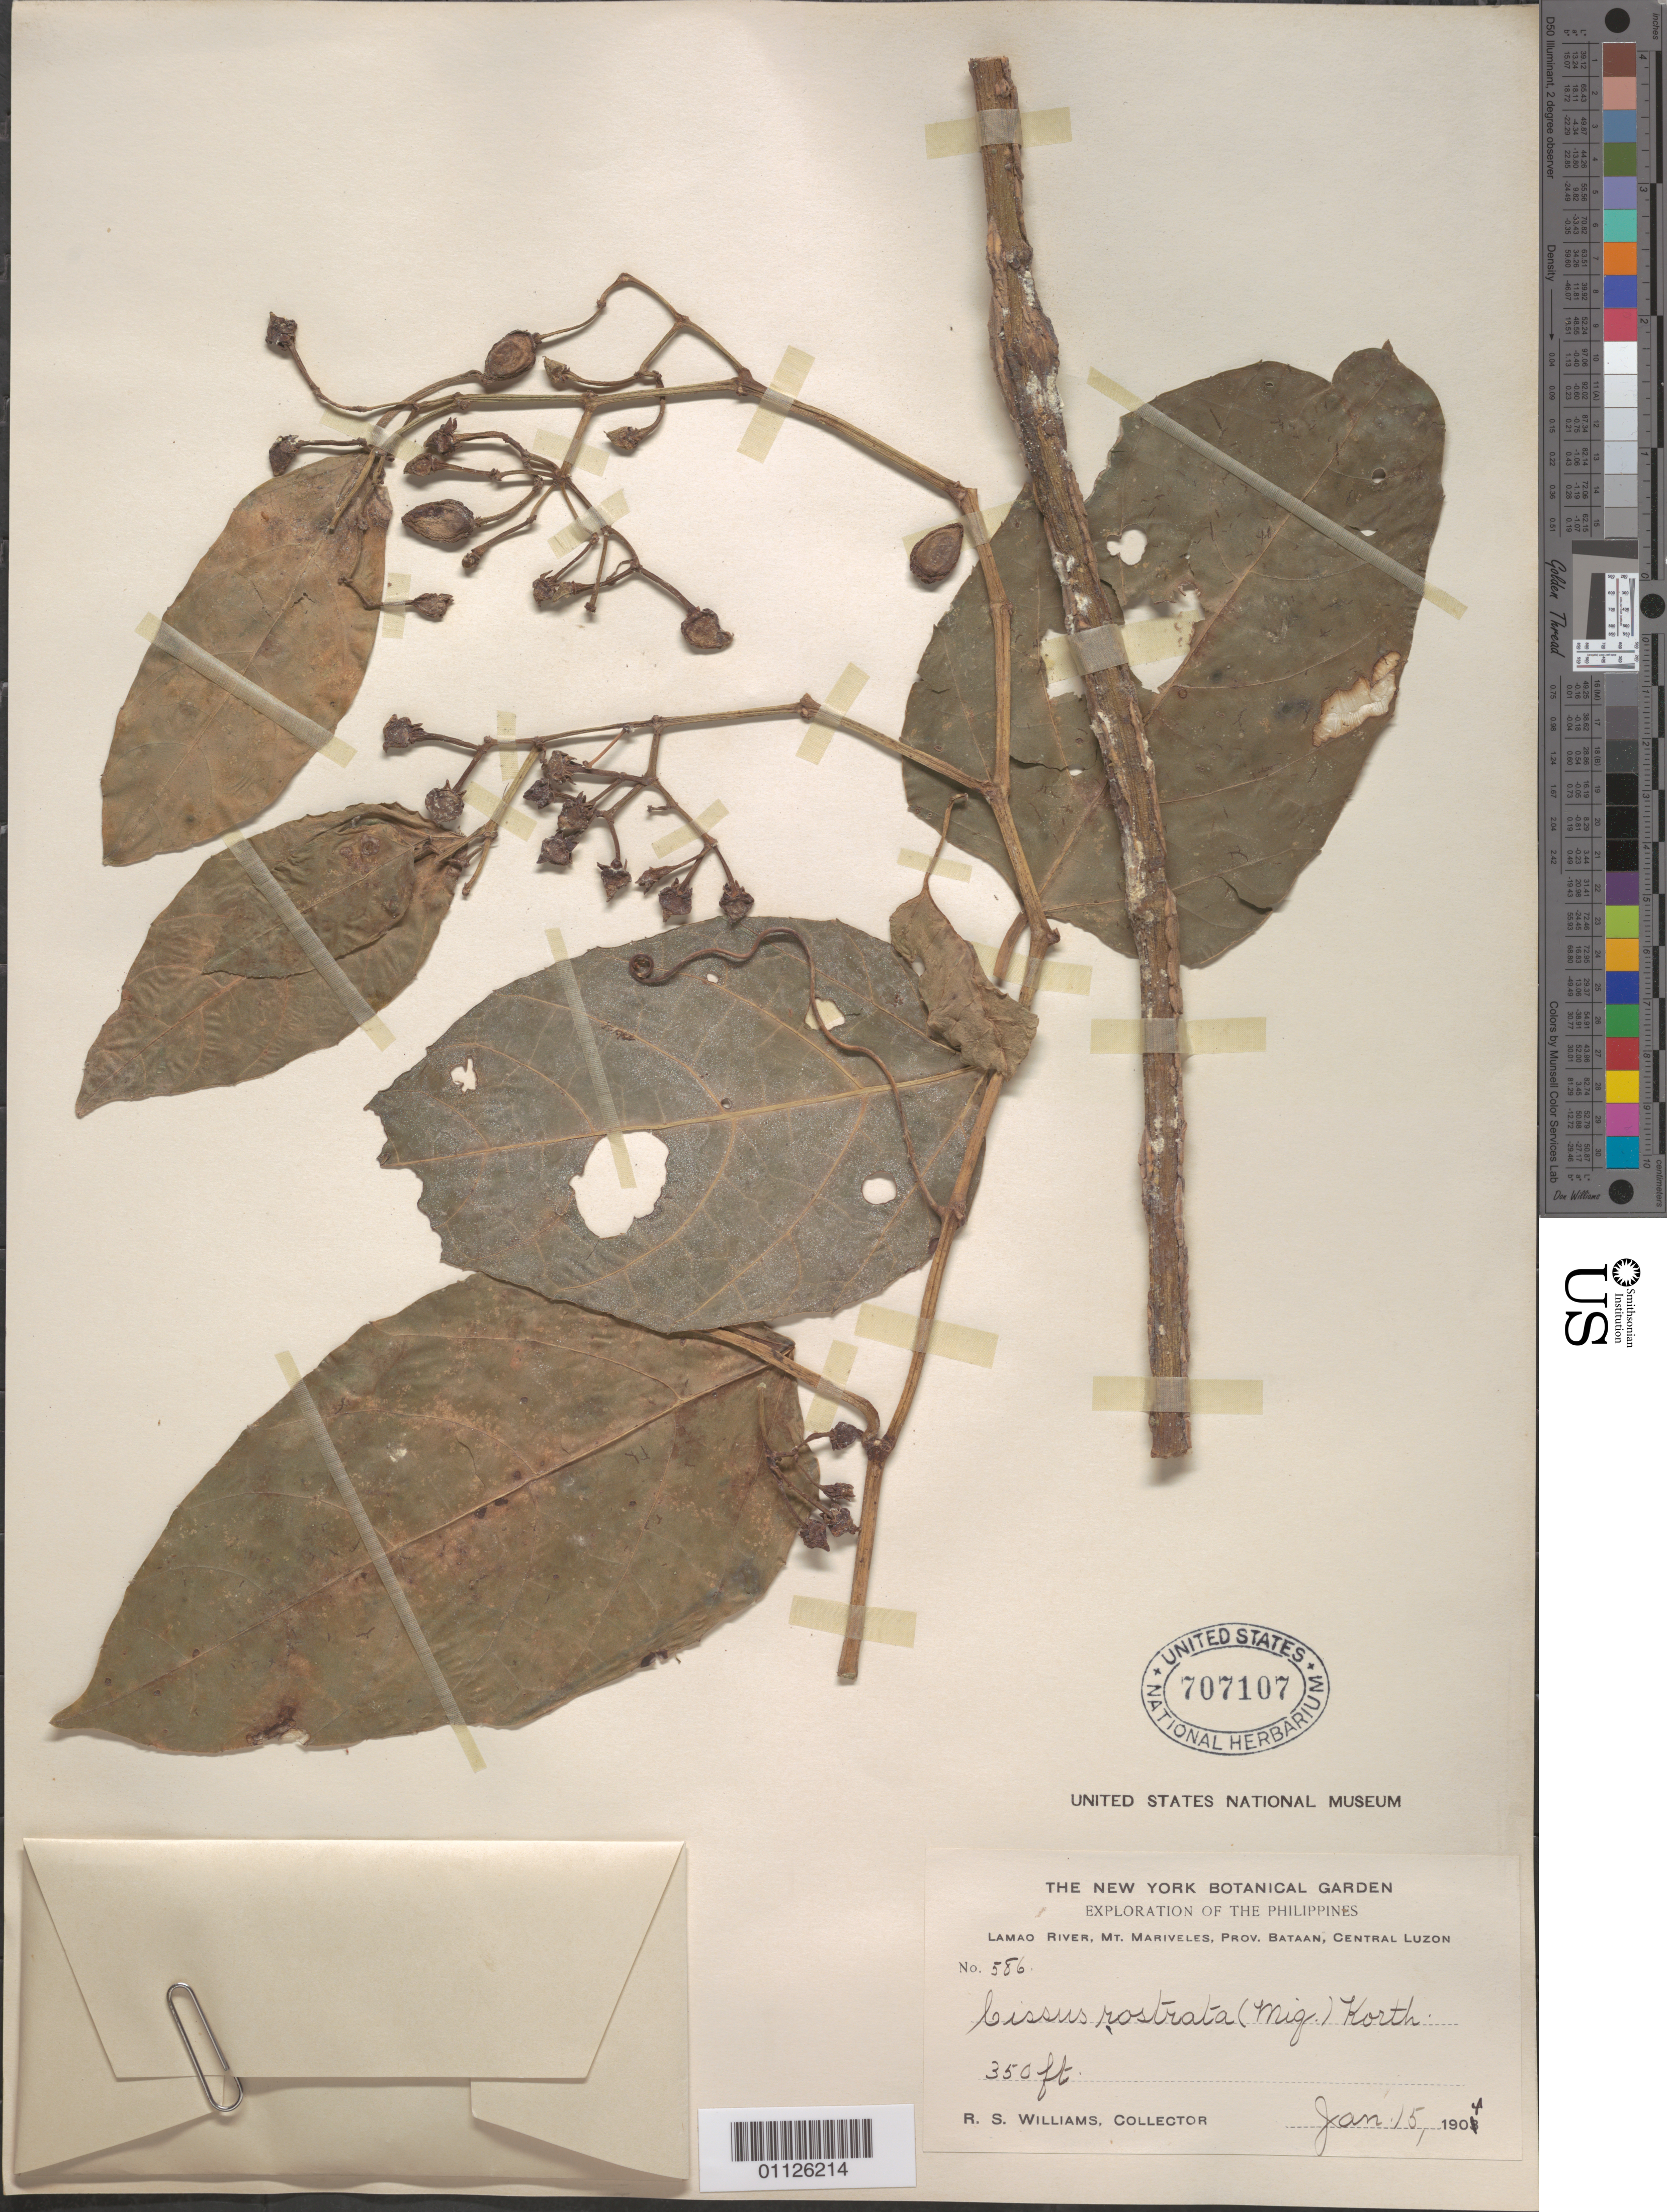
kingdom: Plantae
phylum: Tracheophyta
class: Magnoliopsida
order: Vitales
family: Vitaceae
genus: Cissus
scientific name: Cissus oblongifolia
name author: Merr.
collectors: R. S. Williams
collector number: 586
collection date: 1904-01-15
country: Philippines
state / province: Central Luzon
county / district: Bataan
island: Luzon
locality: Lamao River, Mt Mariveles, Luzon.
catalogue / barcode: US 707107